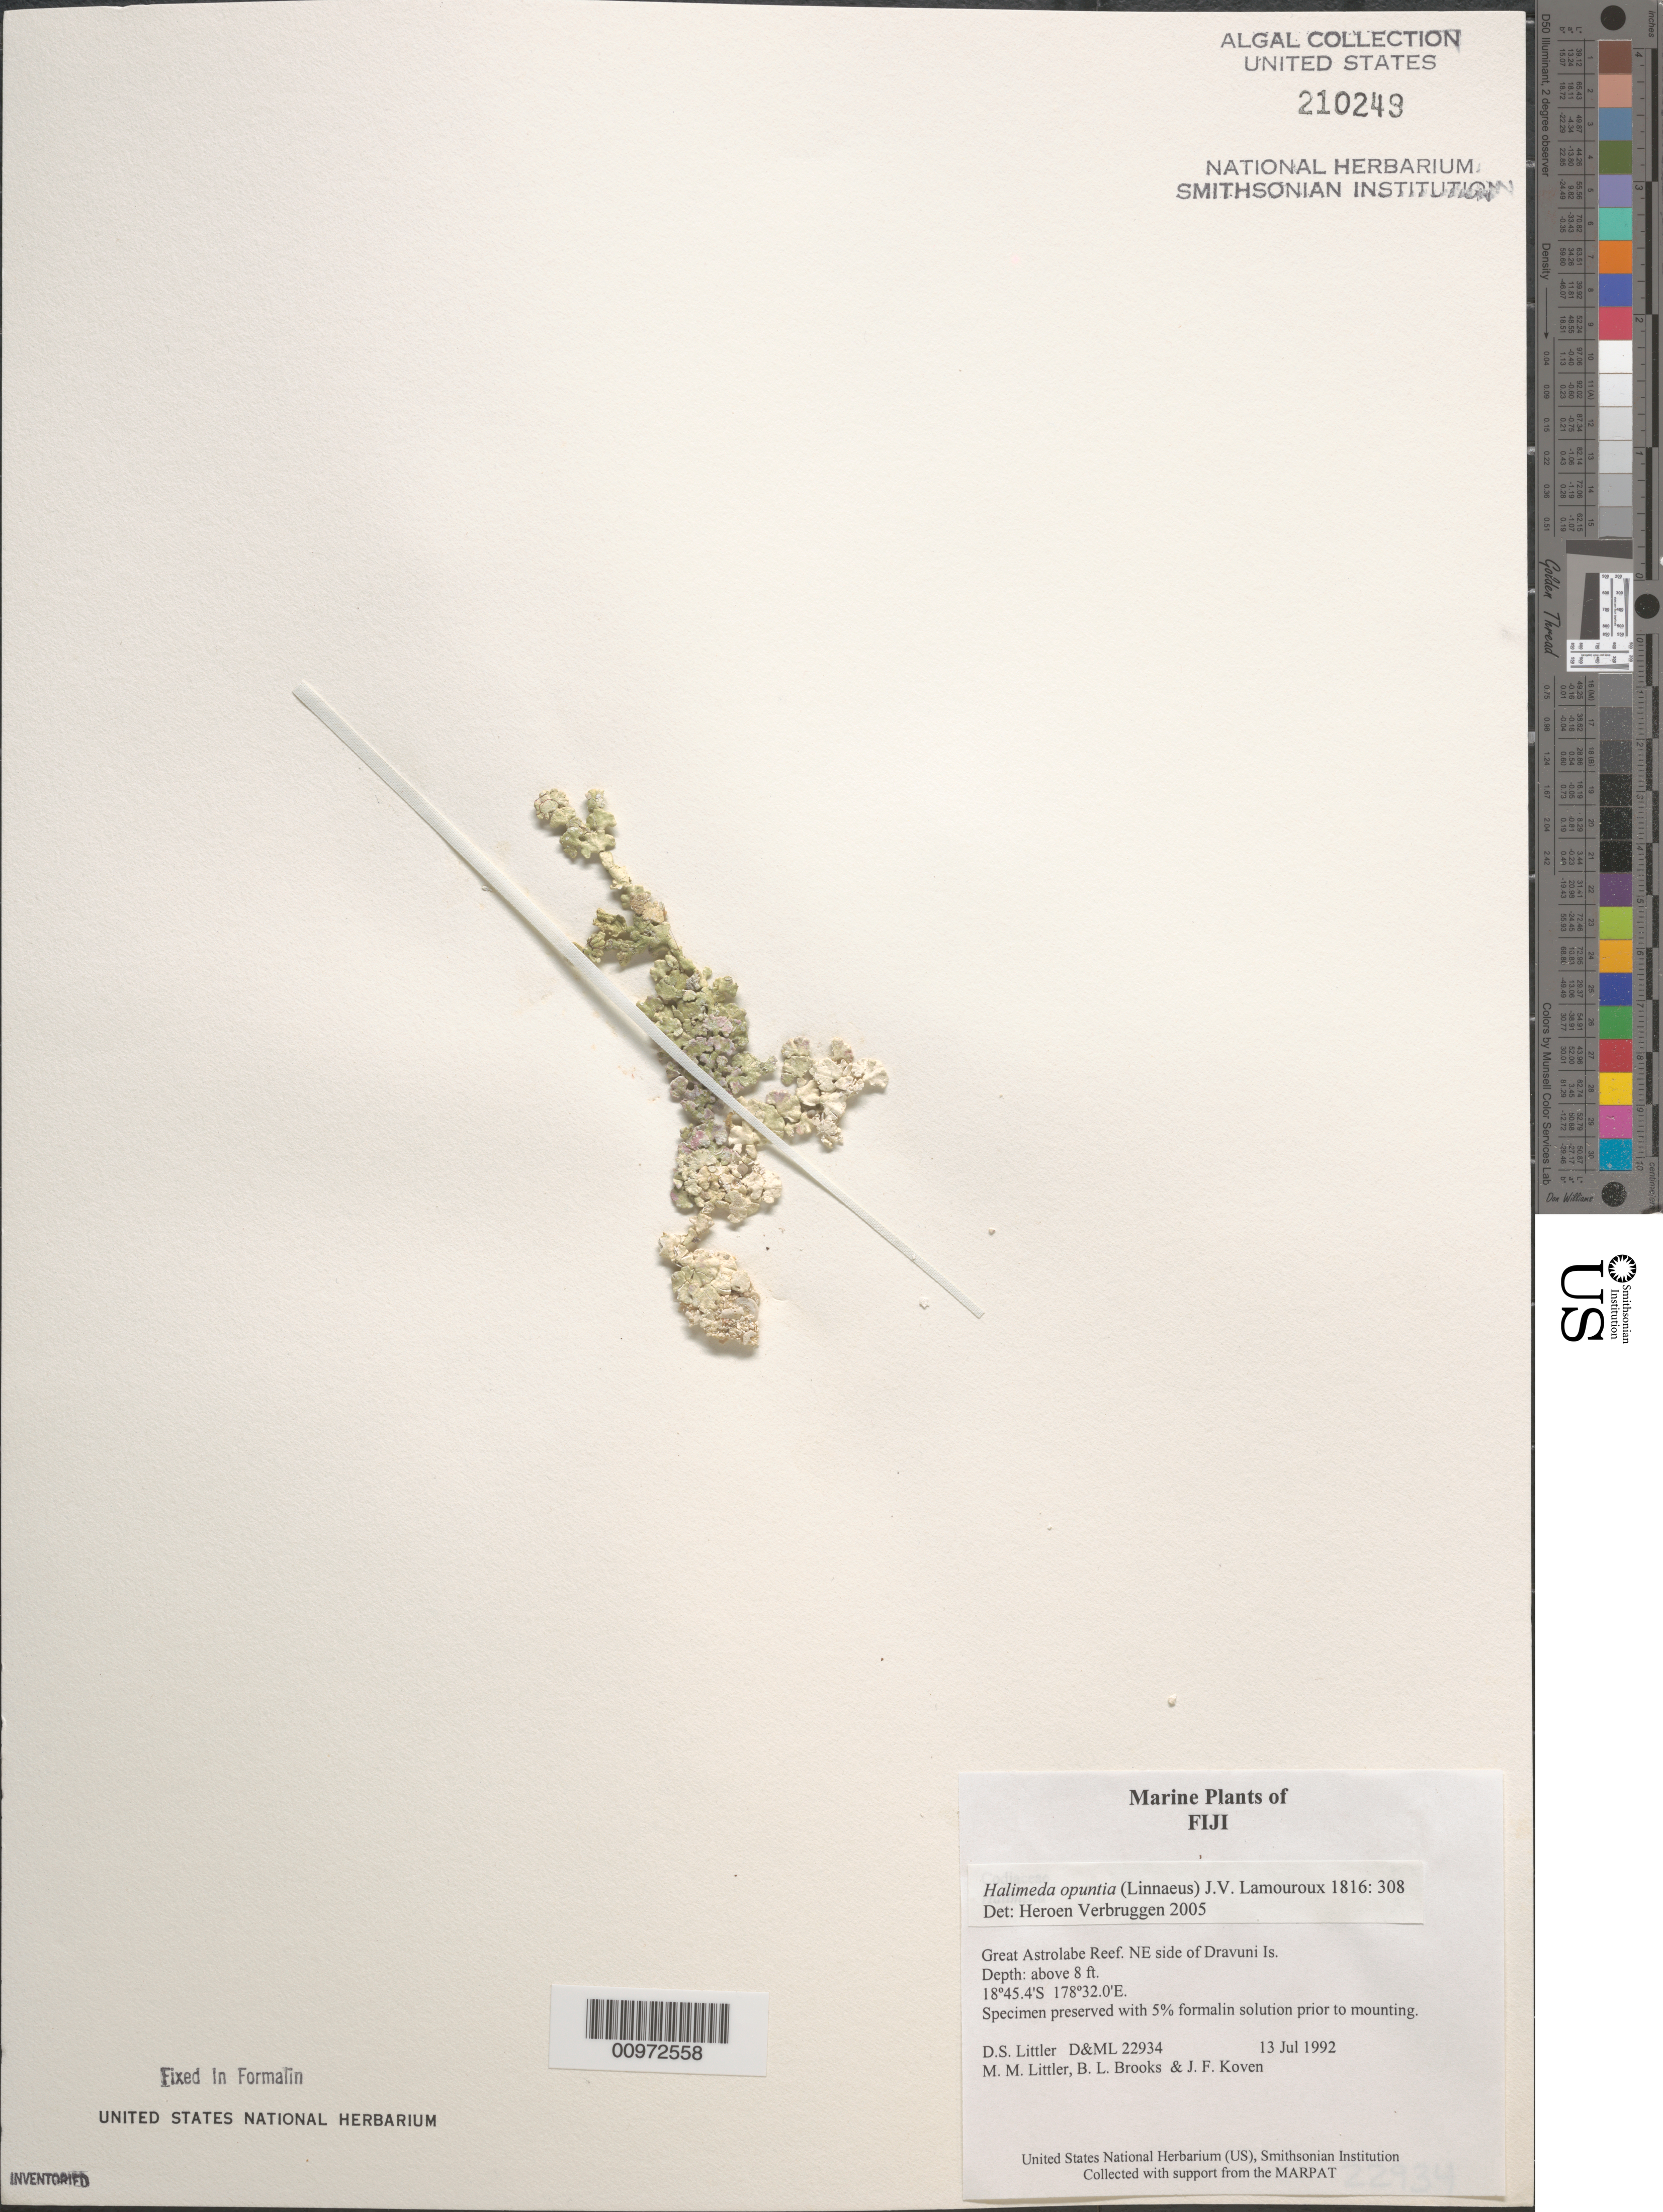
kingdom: Plantae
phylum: Chlorophyta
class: Ulvophyceae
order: Bryopsidales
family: Halimedaceae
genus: Halimeda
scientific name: Halimeda opuntia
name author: (L.) J.V.Lamouroux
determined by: Verbruggen, H.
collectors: D. S. Littler, M. M. Littler, B. Brooks & J. Koven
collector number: D&ML 22934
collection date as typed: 13 Jul 1992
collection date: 1992-07-13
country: Fiji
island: Dravuni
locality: Great Astrolabe Reef, northeast side of island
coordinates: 18 45.4'S, 178 32.0'E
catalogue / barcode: US 210249